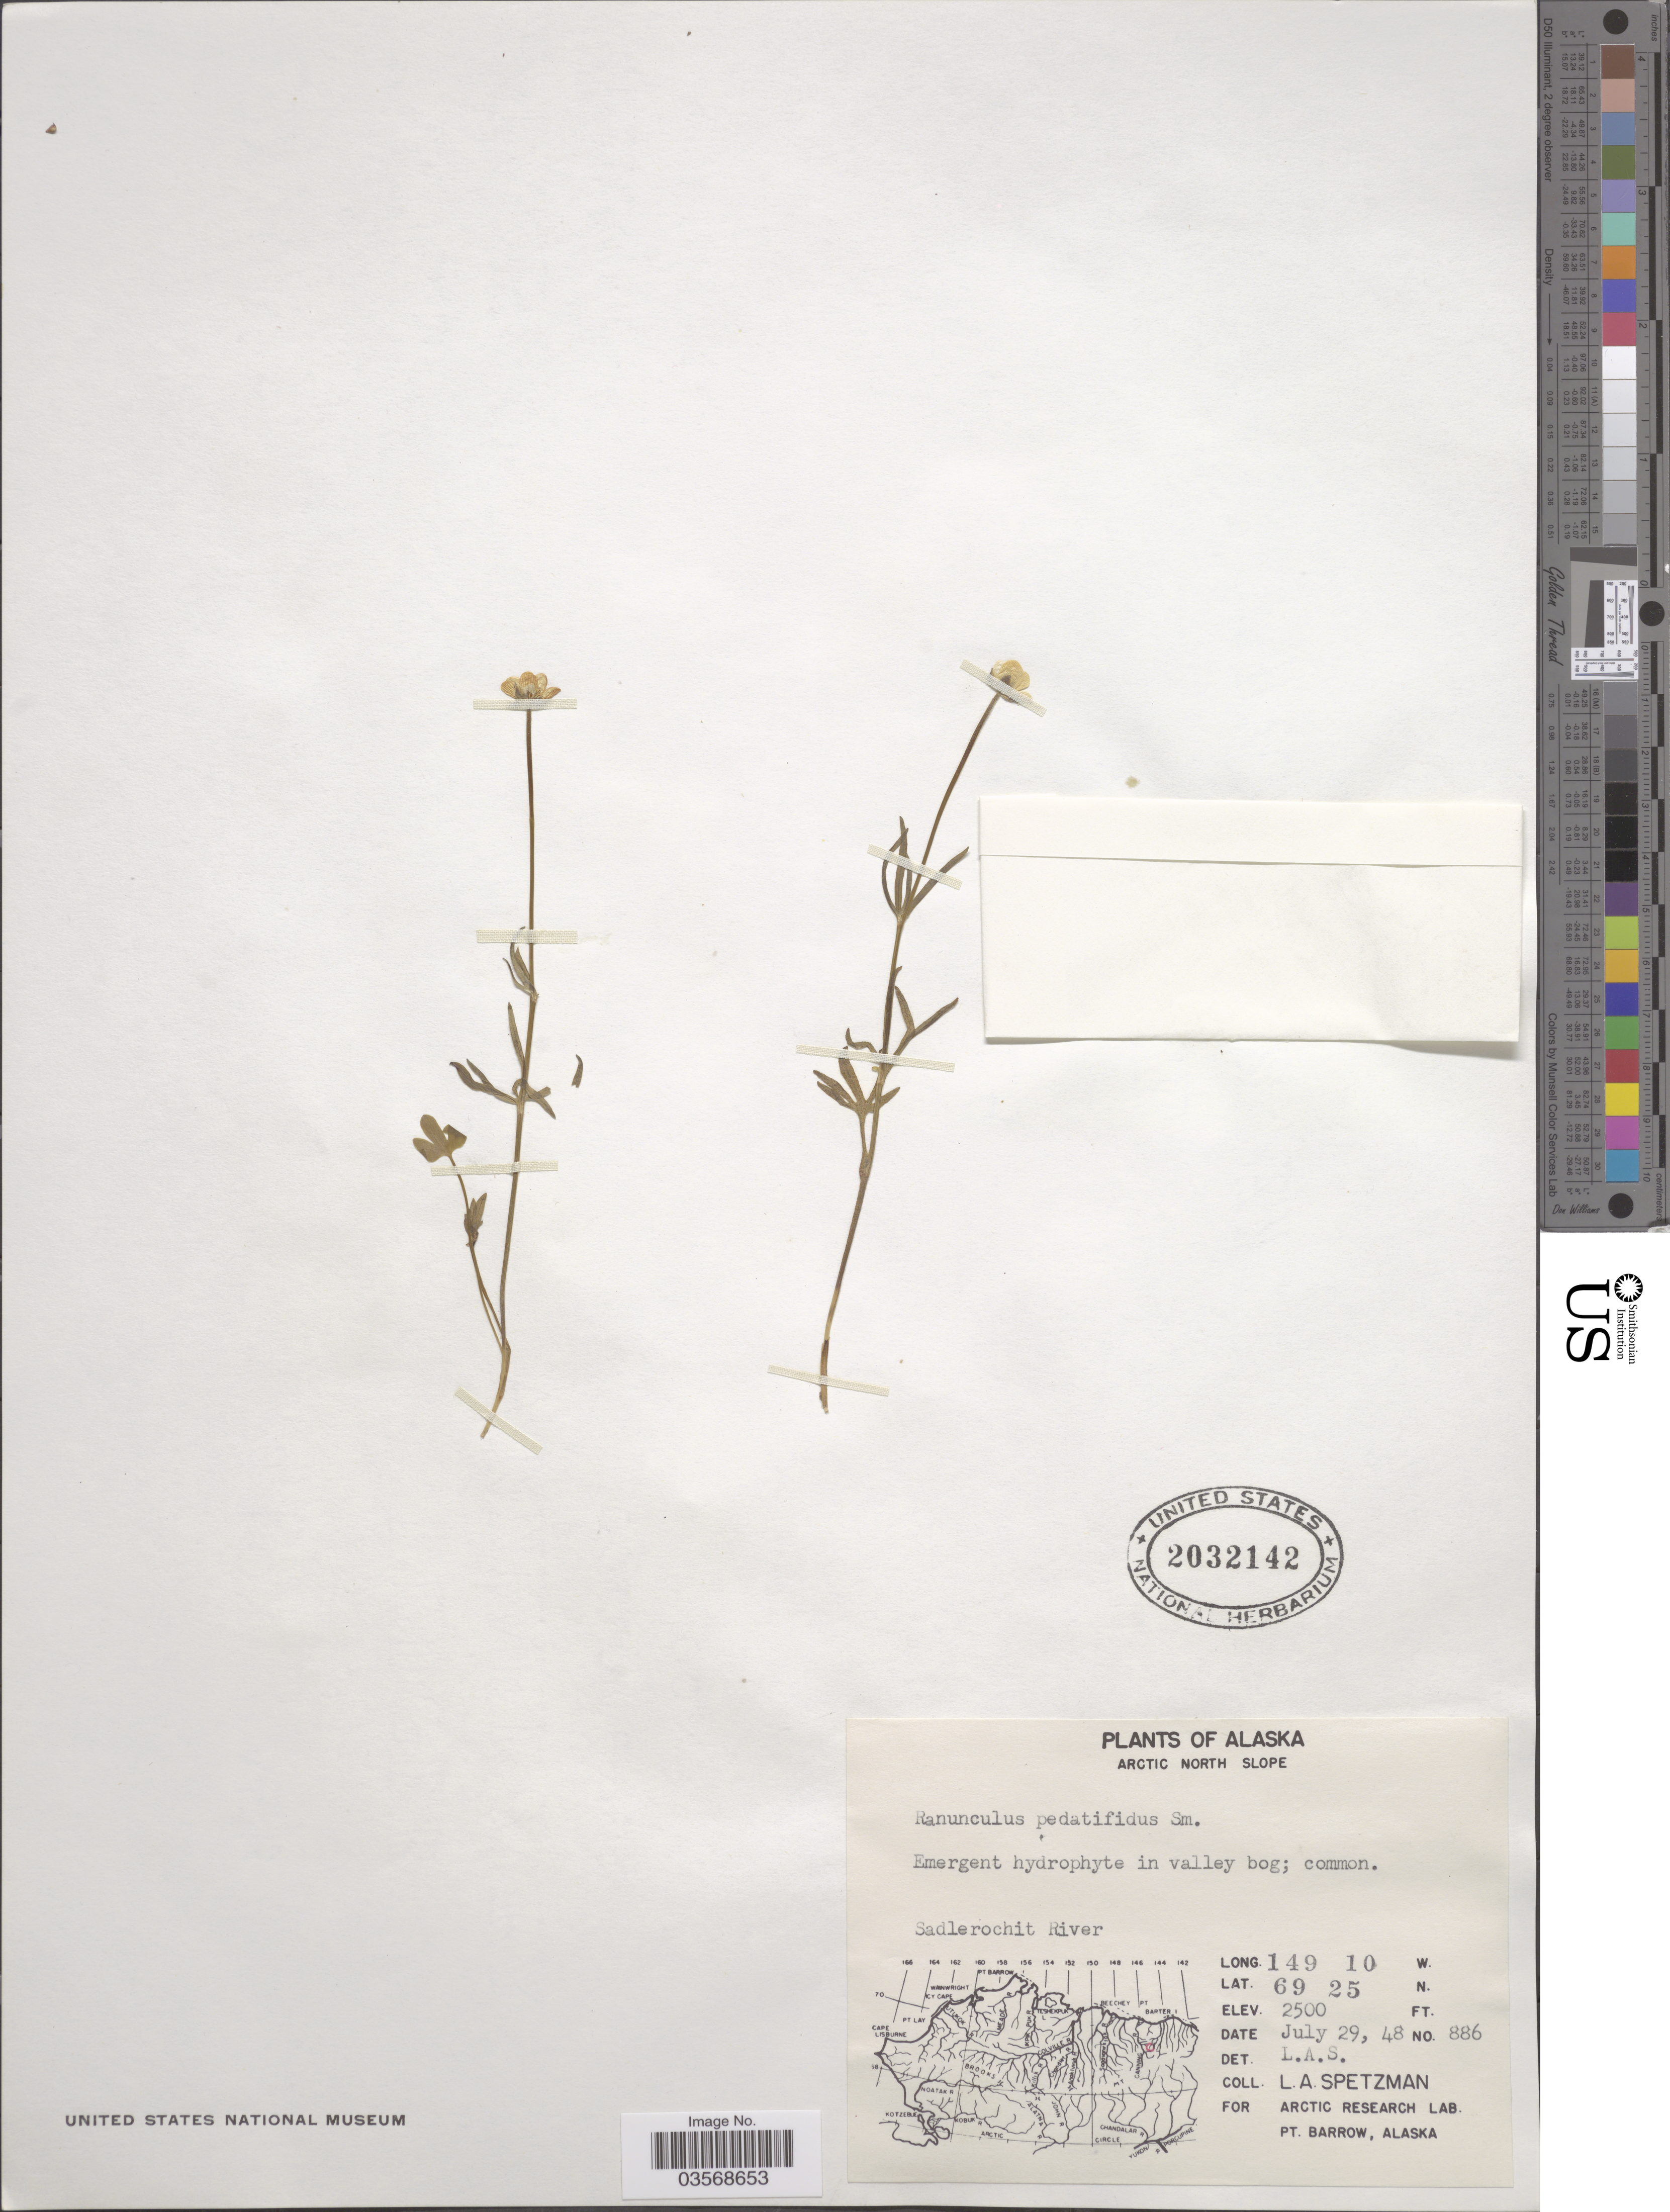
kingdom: Plantae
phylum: Tracheophyta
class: Magnoliopsida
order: Ranunculales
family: Ranunculaceae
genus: Ranunculus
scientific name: Ranunculus peduncularis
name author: Sm.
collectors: L. Spetzman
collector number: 886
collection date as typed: Transcribed d/m/y: 29/7/48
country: United States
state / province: Alaska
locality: Arctic North Slope. Sadlerochit River.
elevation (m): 762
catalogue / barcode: US 2032142